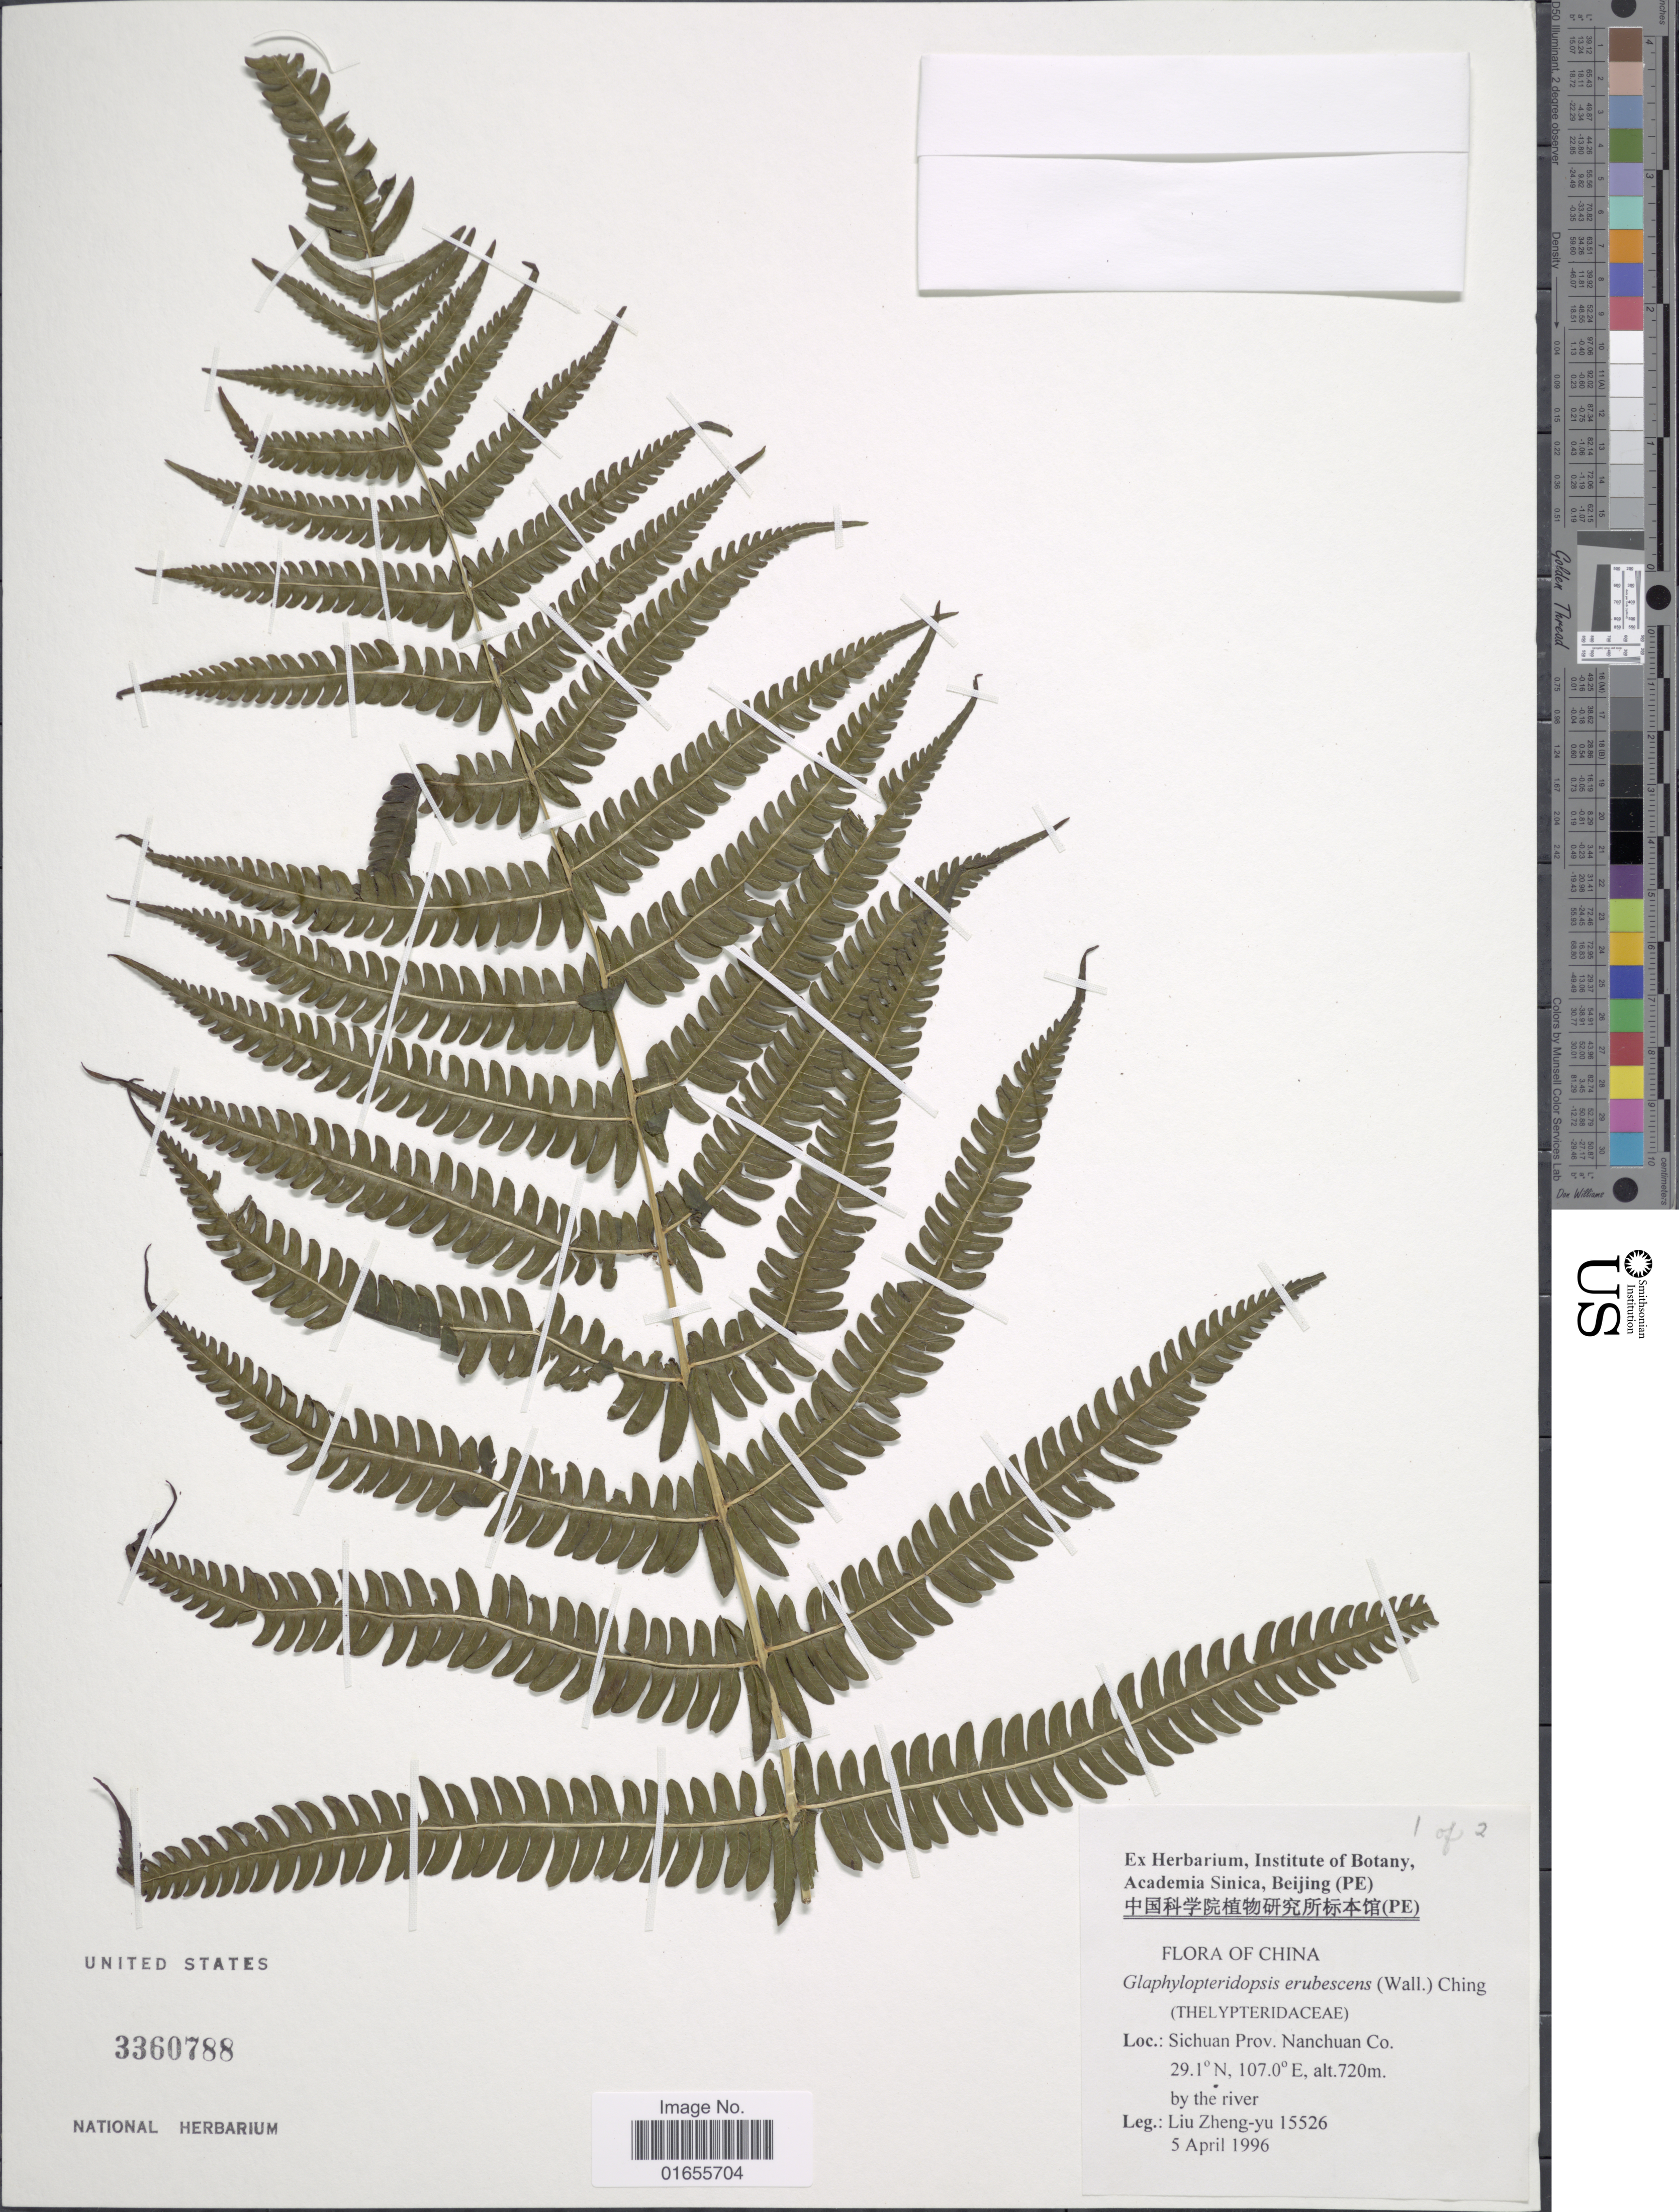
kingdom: Plantae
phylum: Tracheophyta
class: Polypodiopsida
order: Polypodiales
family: Thelypteridaceae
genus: Glaphyropteridopsis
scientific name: Glaphyropteridopsis erubescens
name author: (Wall. ex Hook.) Ching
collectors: Z. Y. Li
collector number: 15526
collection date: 1996-04-05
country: China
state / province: Sichuan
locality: Nanchuan Co., by the river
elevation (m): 720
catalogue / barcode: US 3360788